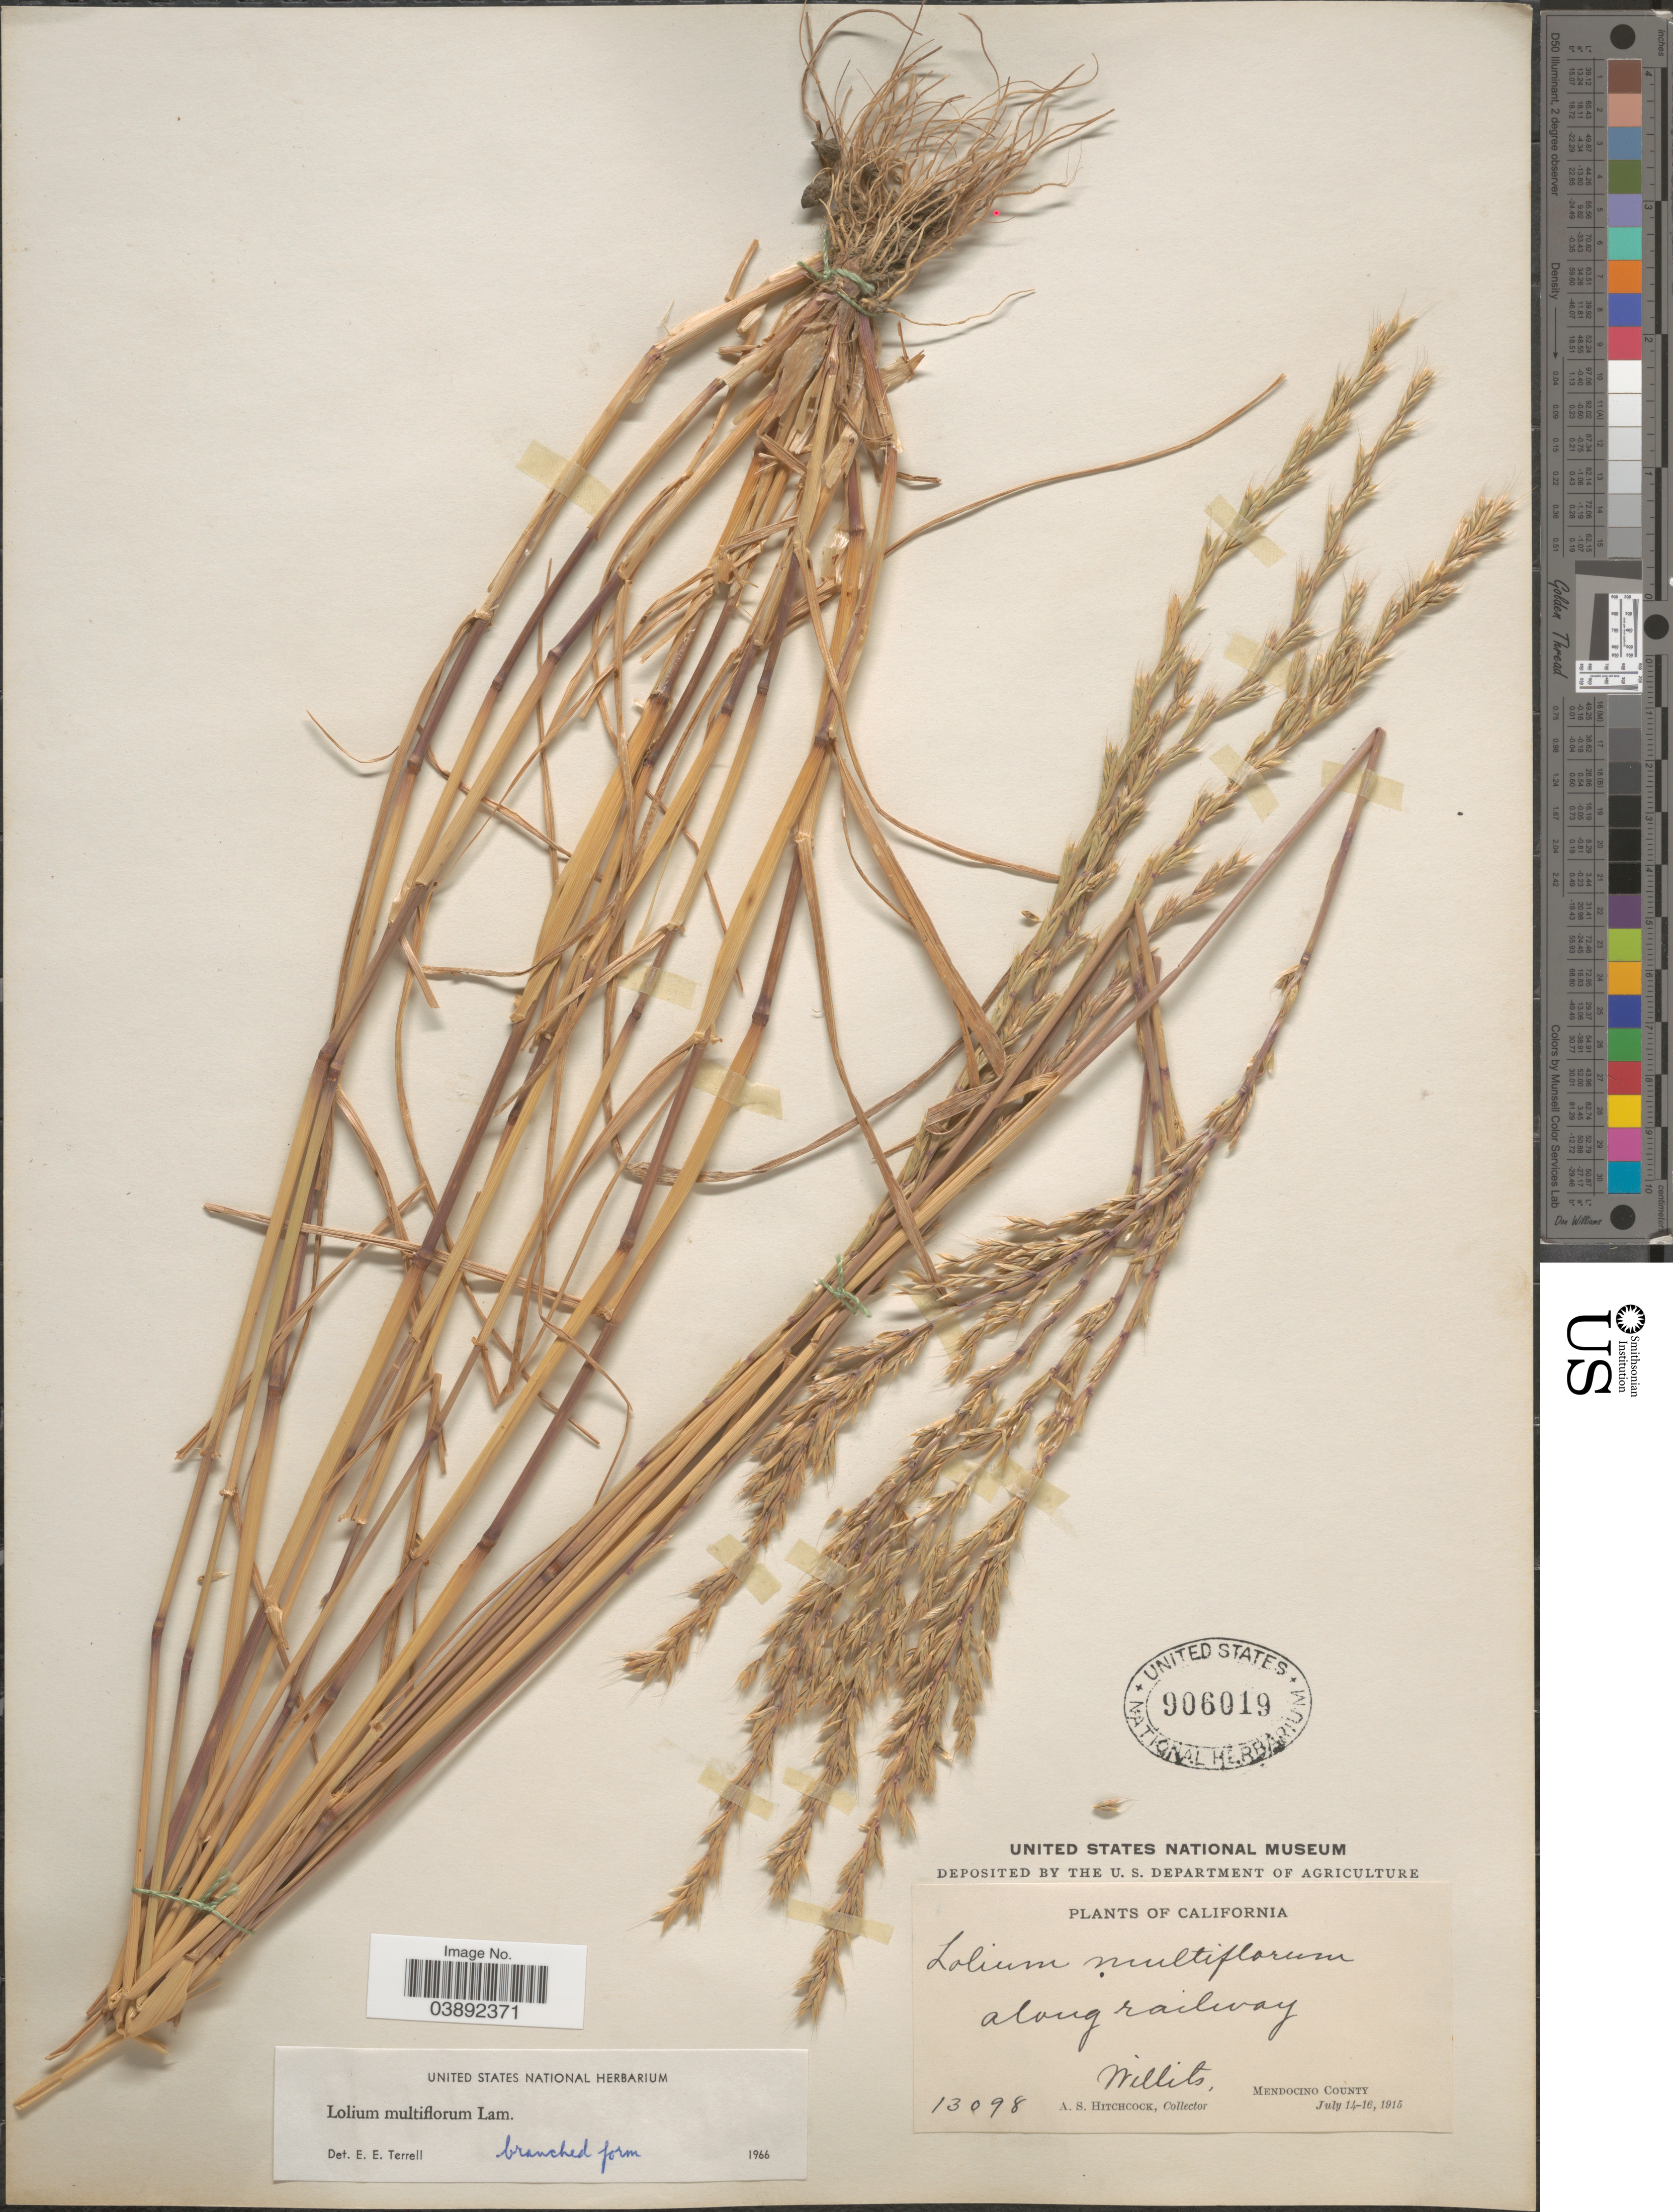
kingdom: Plantae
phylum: Tracheophyta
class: Liliopsida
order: Poales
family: Poaceae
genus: Lolium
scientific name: Lolium multiflorum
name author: Lam.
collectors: A. S. Hitchcock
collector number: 13098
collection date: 1915-07-14/1915-07-16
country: United States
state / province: California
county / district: Mendocino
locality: Along railway. Willits, Mendocino County.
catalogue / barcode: US 906019